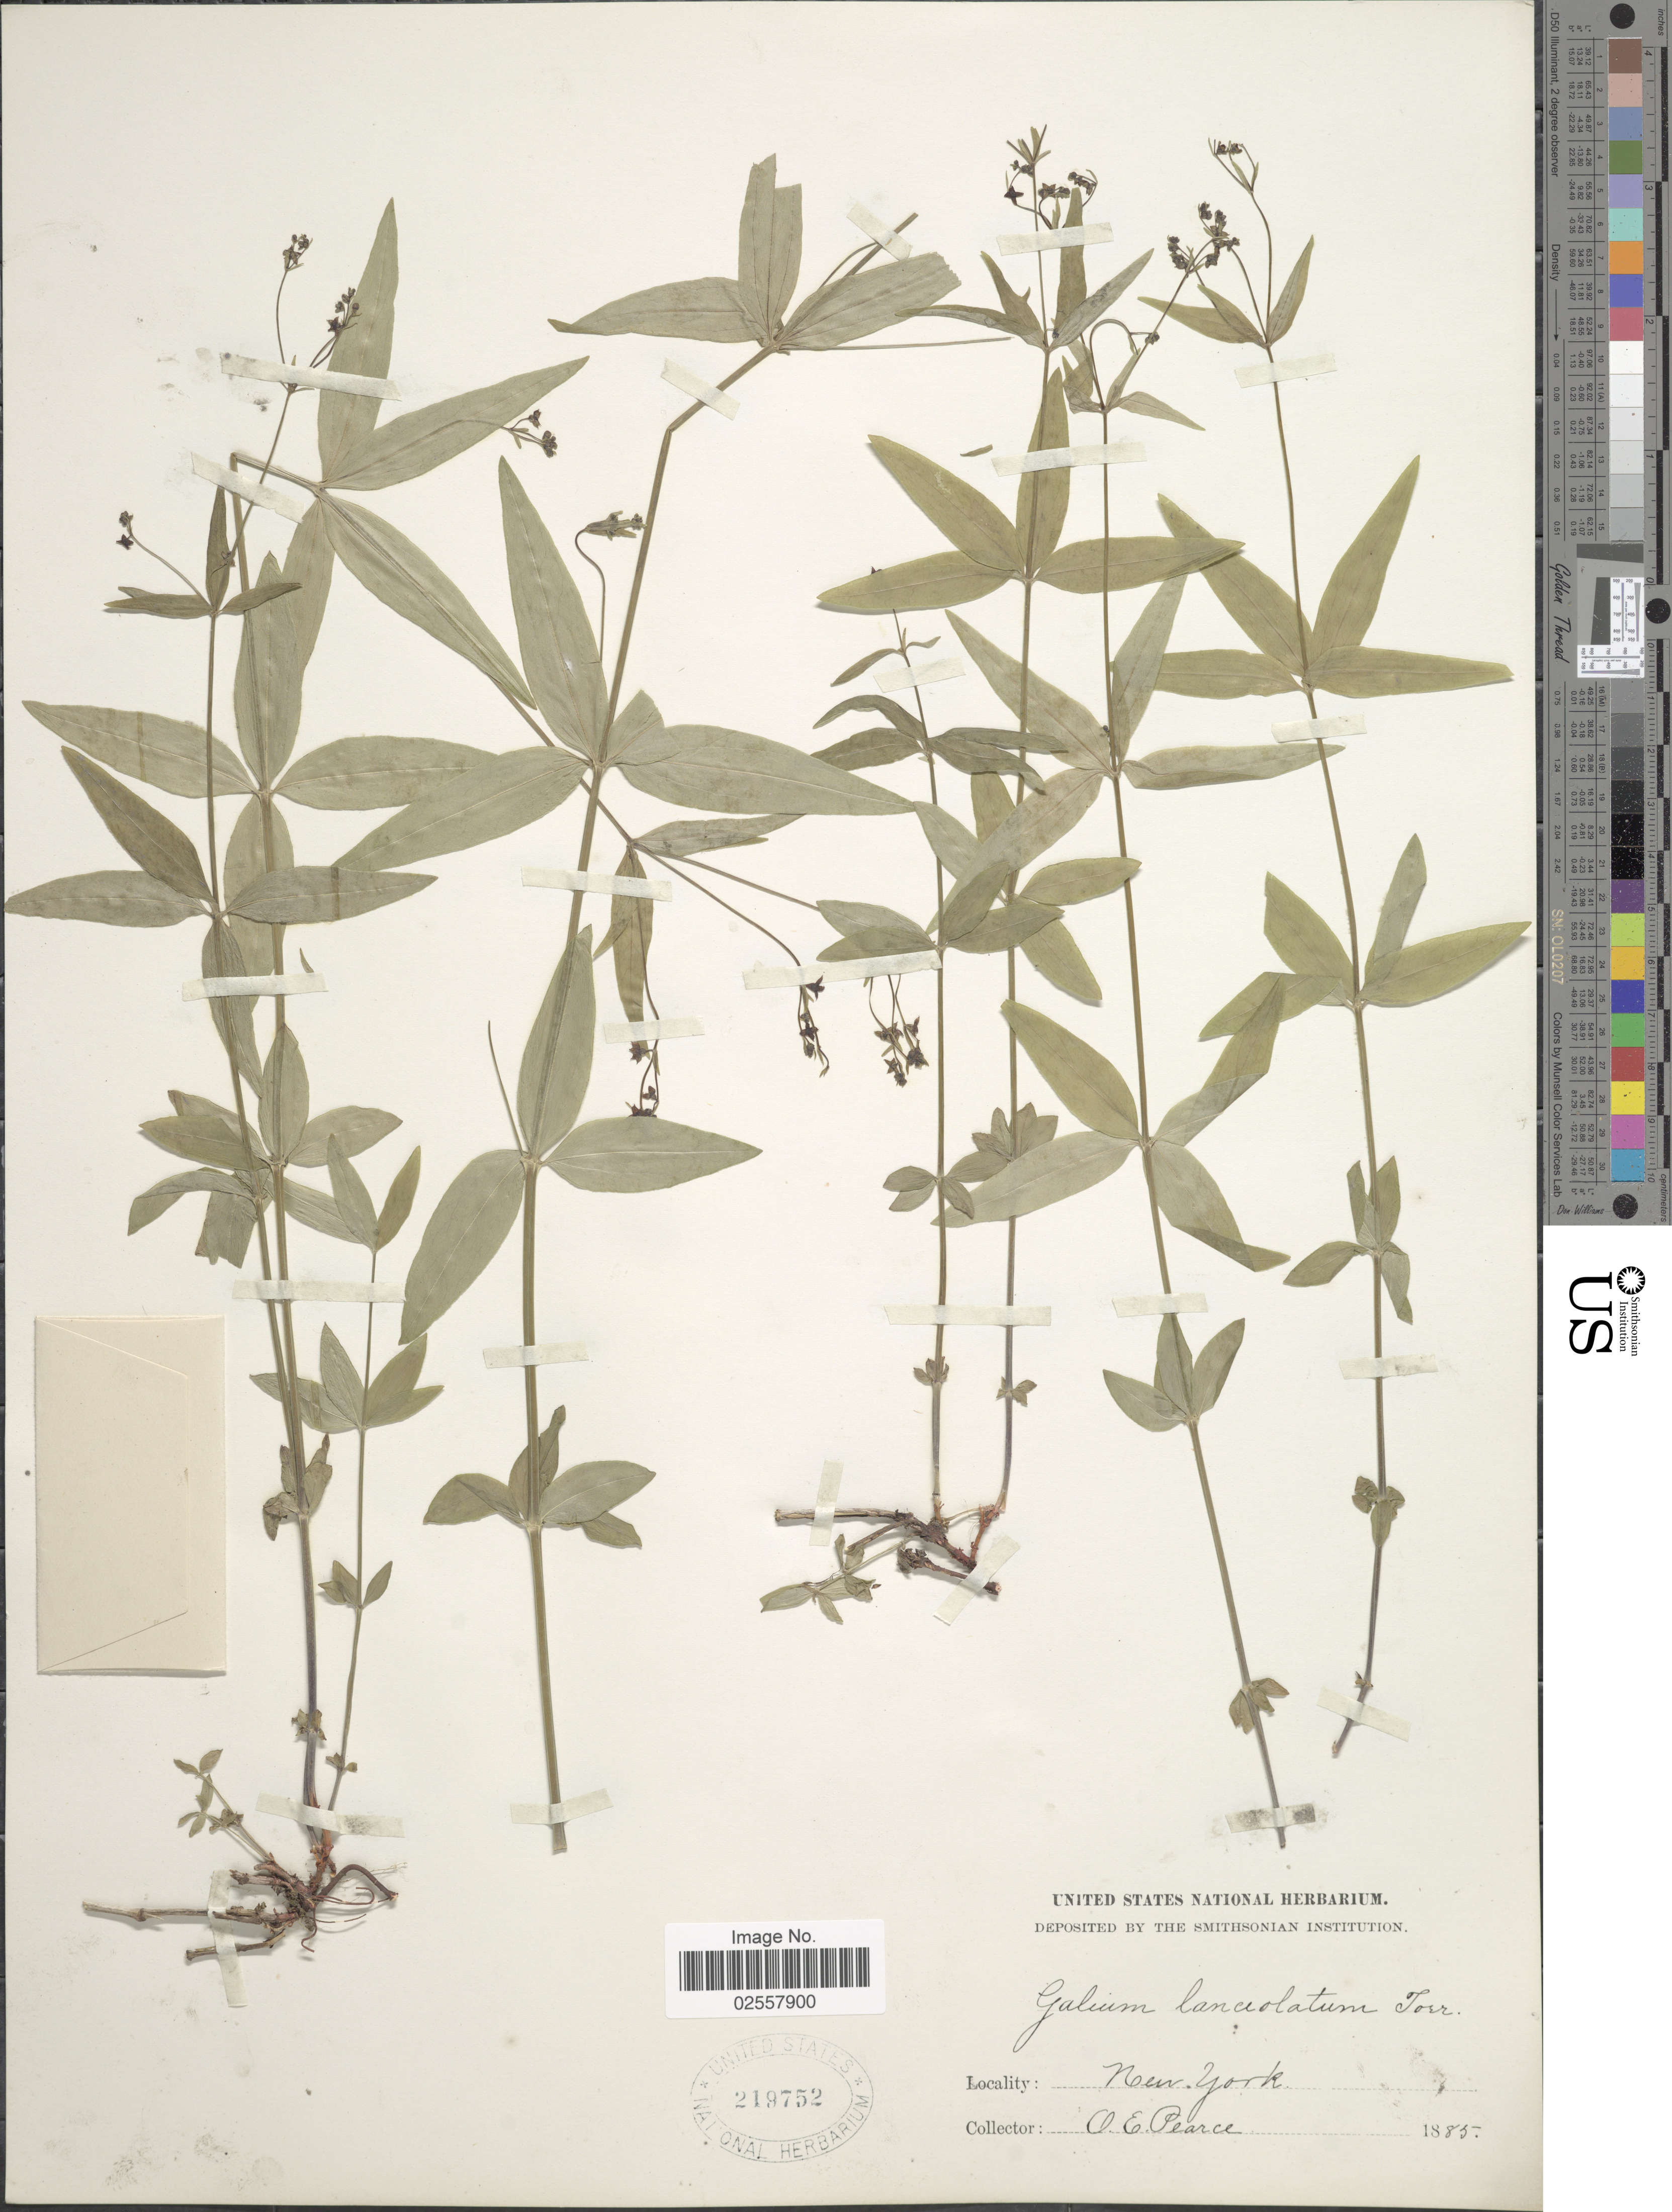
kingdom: Plantae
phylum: Tracheophyta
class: Magnoliopsida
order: Gentianales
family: Rubiaceae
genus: Galium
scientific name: Galium lanceolatum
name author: (Torr. & A. Gray) Torr.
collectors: O. E. Pearce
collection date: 1885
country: United States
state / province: New York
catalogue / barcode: US 219752